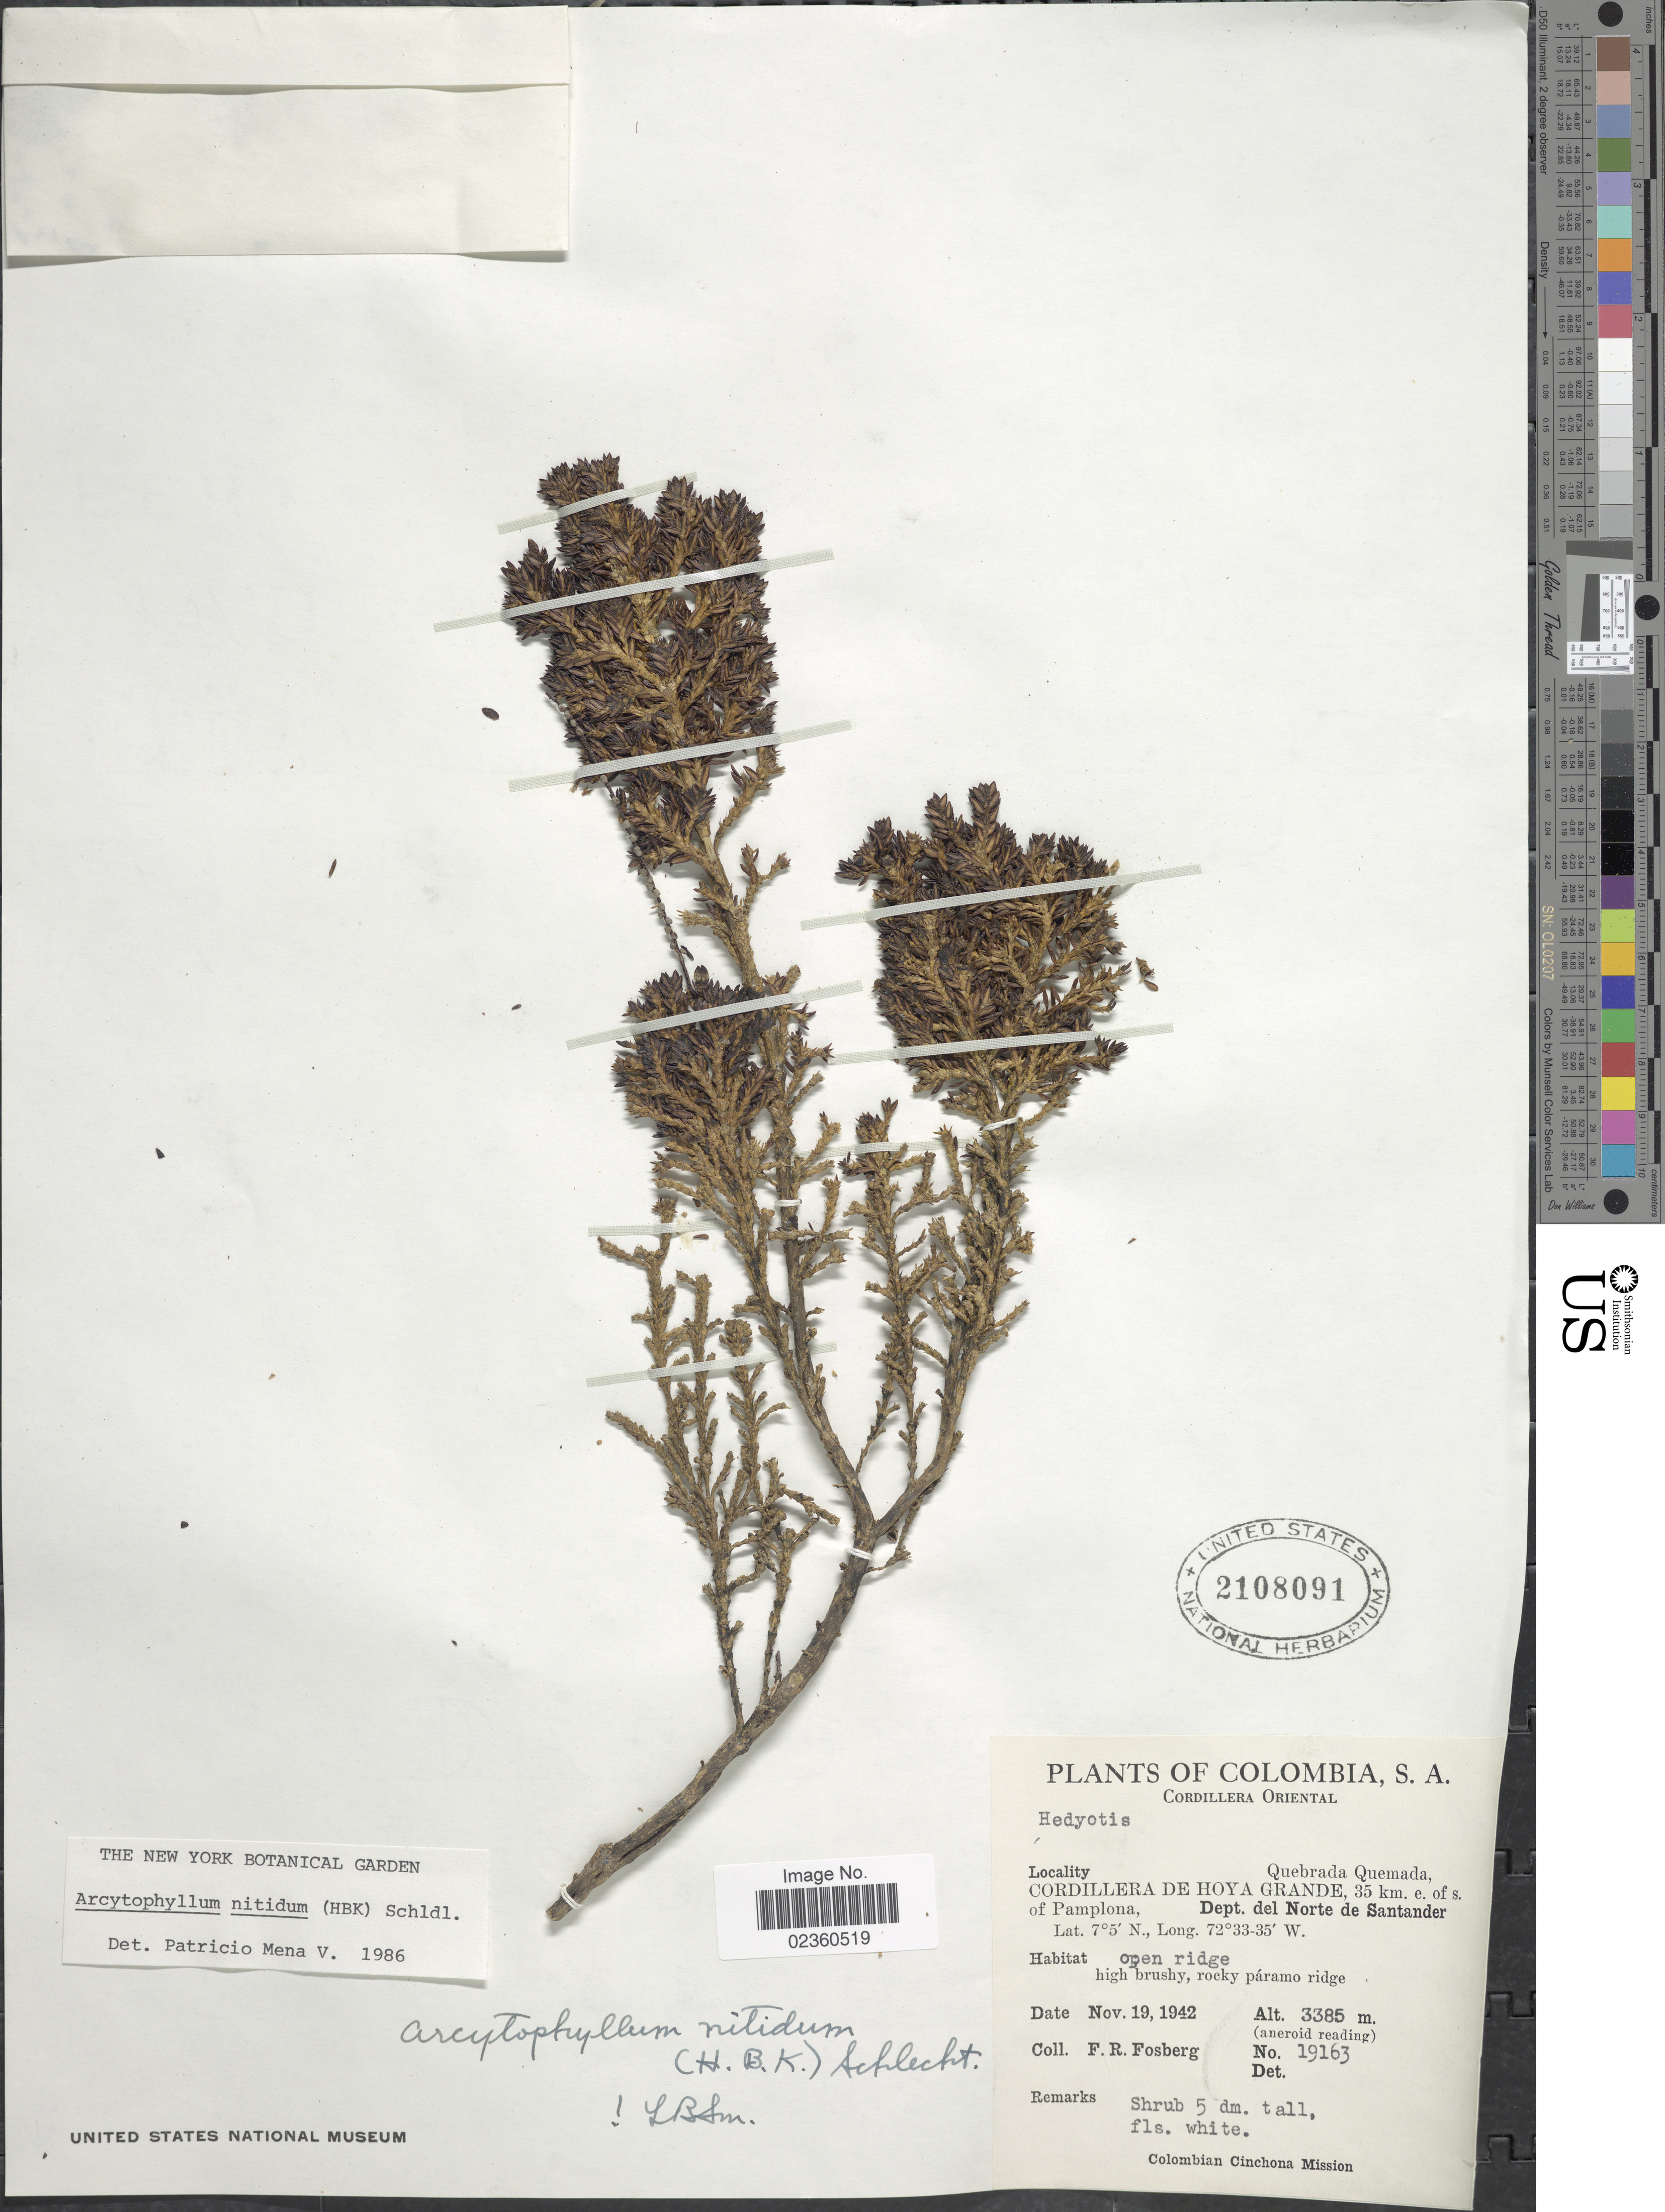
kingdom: Plantae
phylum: Tracheophyta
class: Magnoliopsida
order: Gentianales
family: Rubiaceae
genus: Arcytophyllum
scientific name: Arcytophyllum nitidum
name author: (Kunth) Schltdl.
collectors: F. R. Fosberg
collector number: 19163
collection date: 1942-11-19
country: Colombia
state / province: Norte de Santander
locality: Cordillera Oriental, Quebrada Quemada, Cordillera De Hoya Grande, 35 km e. of s. of Pamplona, Dept del Norte de Santander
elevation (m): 3385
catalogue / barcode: US 2108091